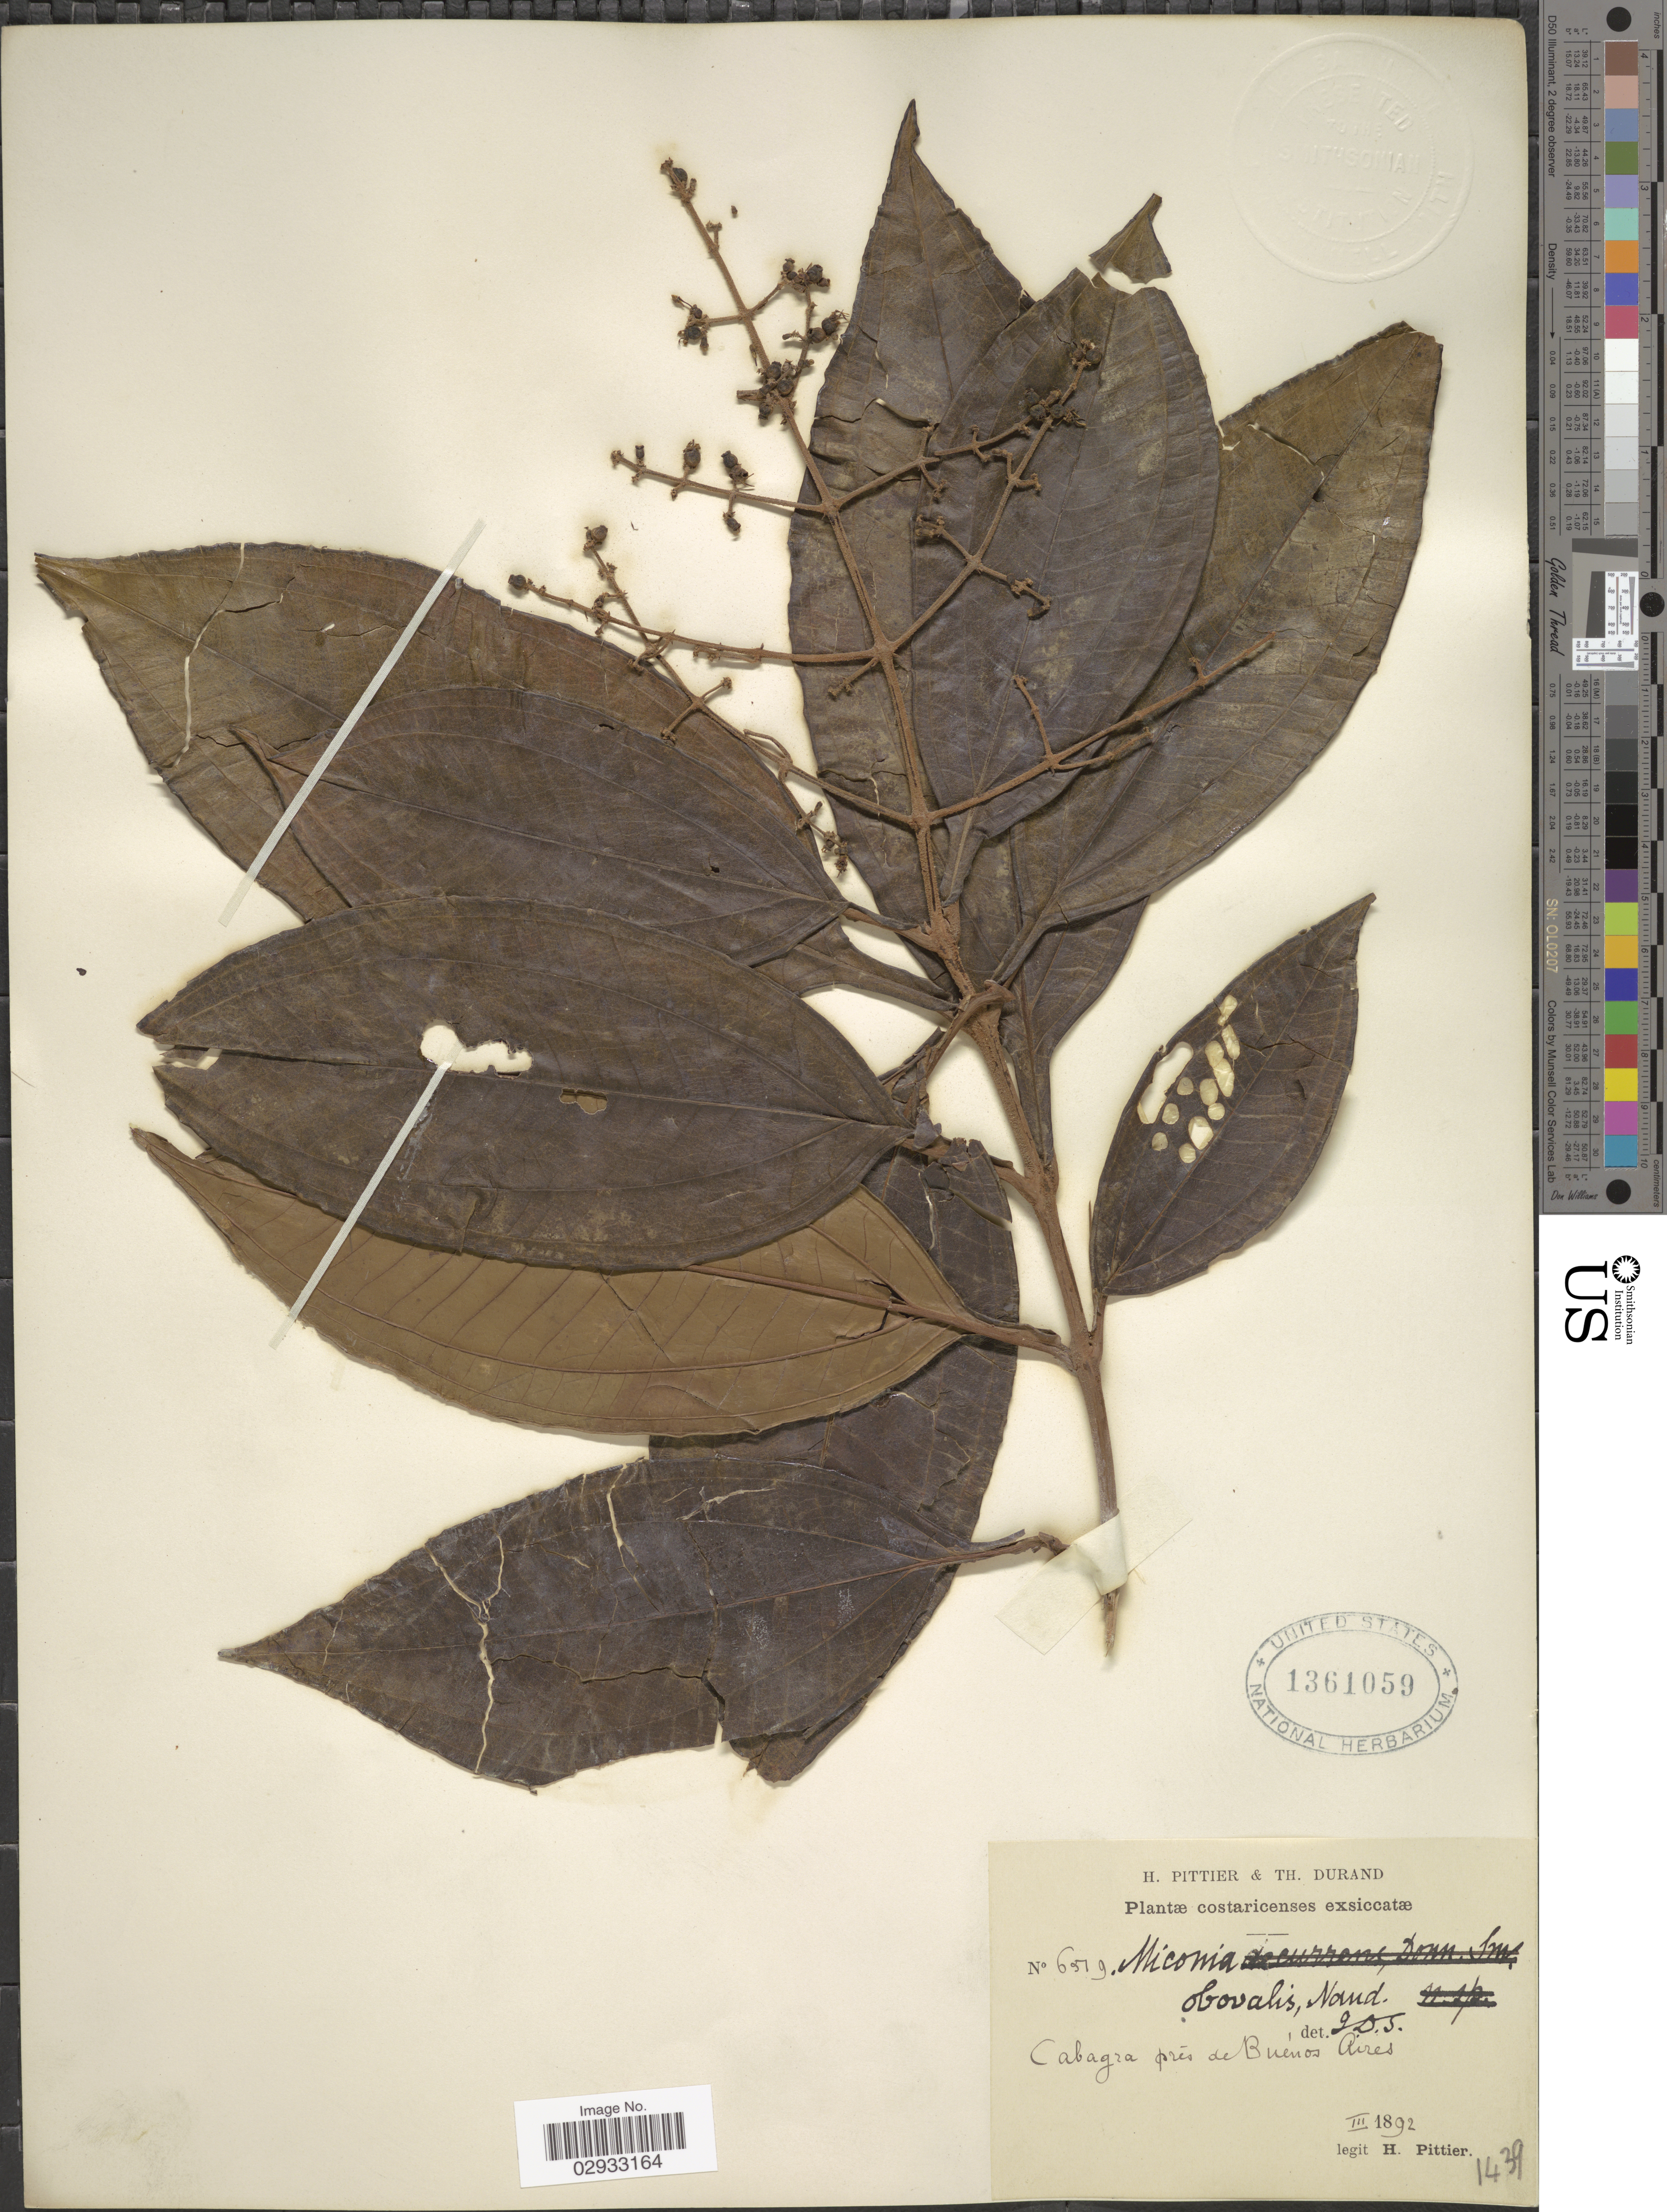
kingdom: Plantae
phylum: Tracheophyta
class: Magnoliopsida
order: Myrtales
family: Melastomataceae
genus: Miconia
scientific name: Miconia pteropoda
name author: Benth.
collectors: H. F. Pittier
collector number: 6519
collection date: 1892-03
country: Costa Rica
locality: Cabagra prés de Buénos Aires.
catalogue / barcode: US 1361059